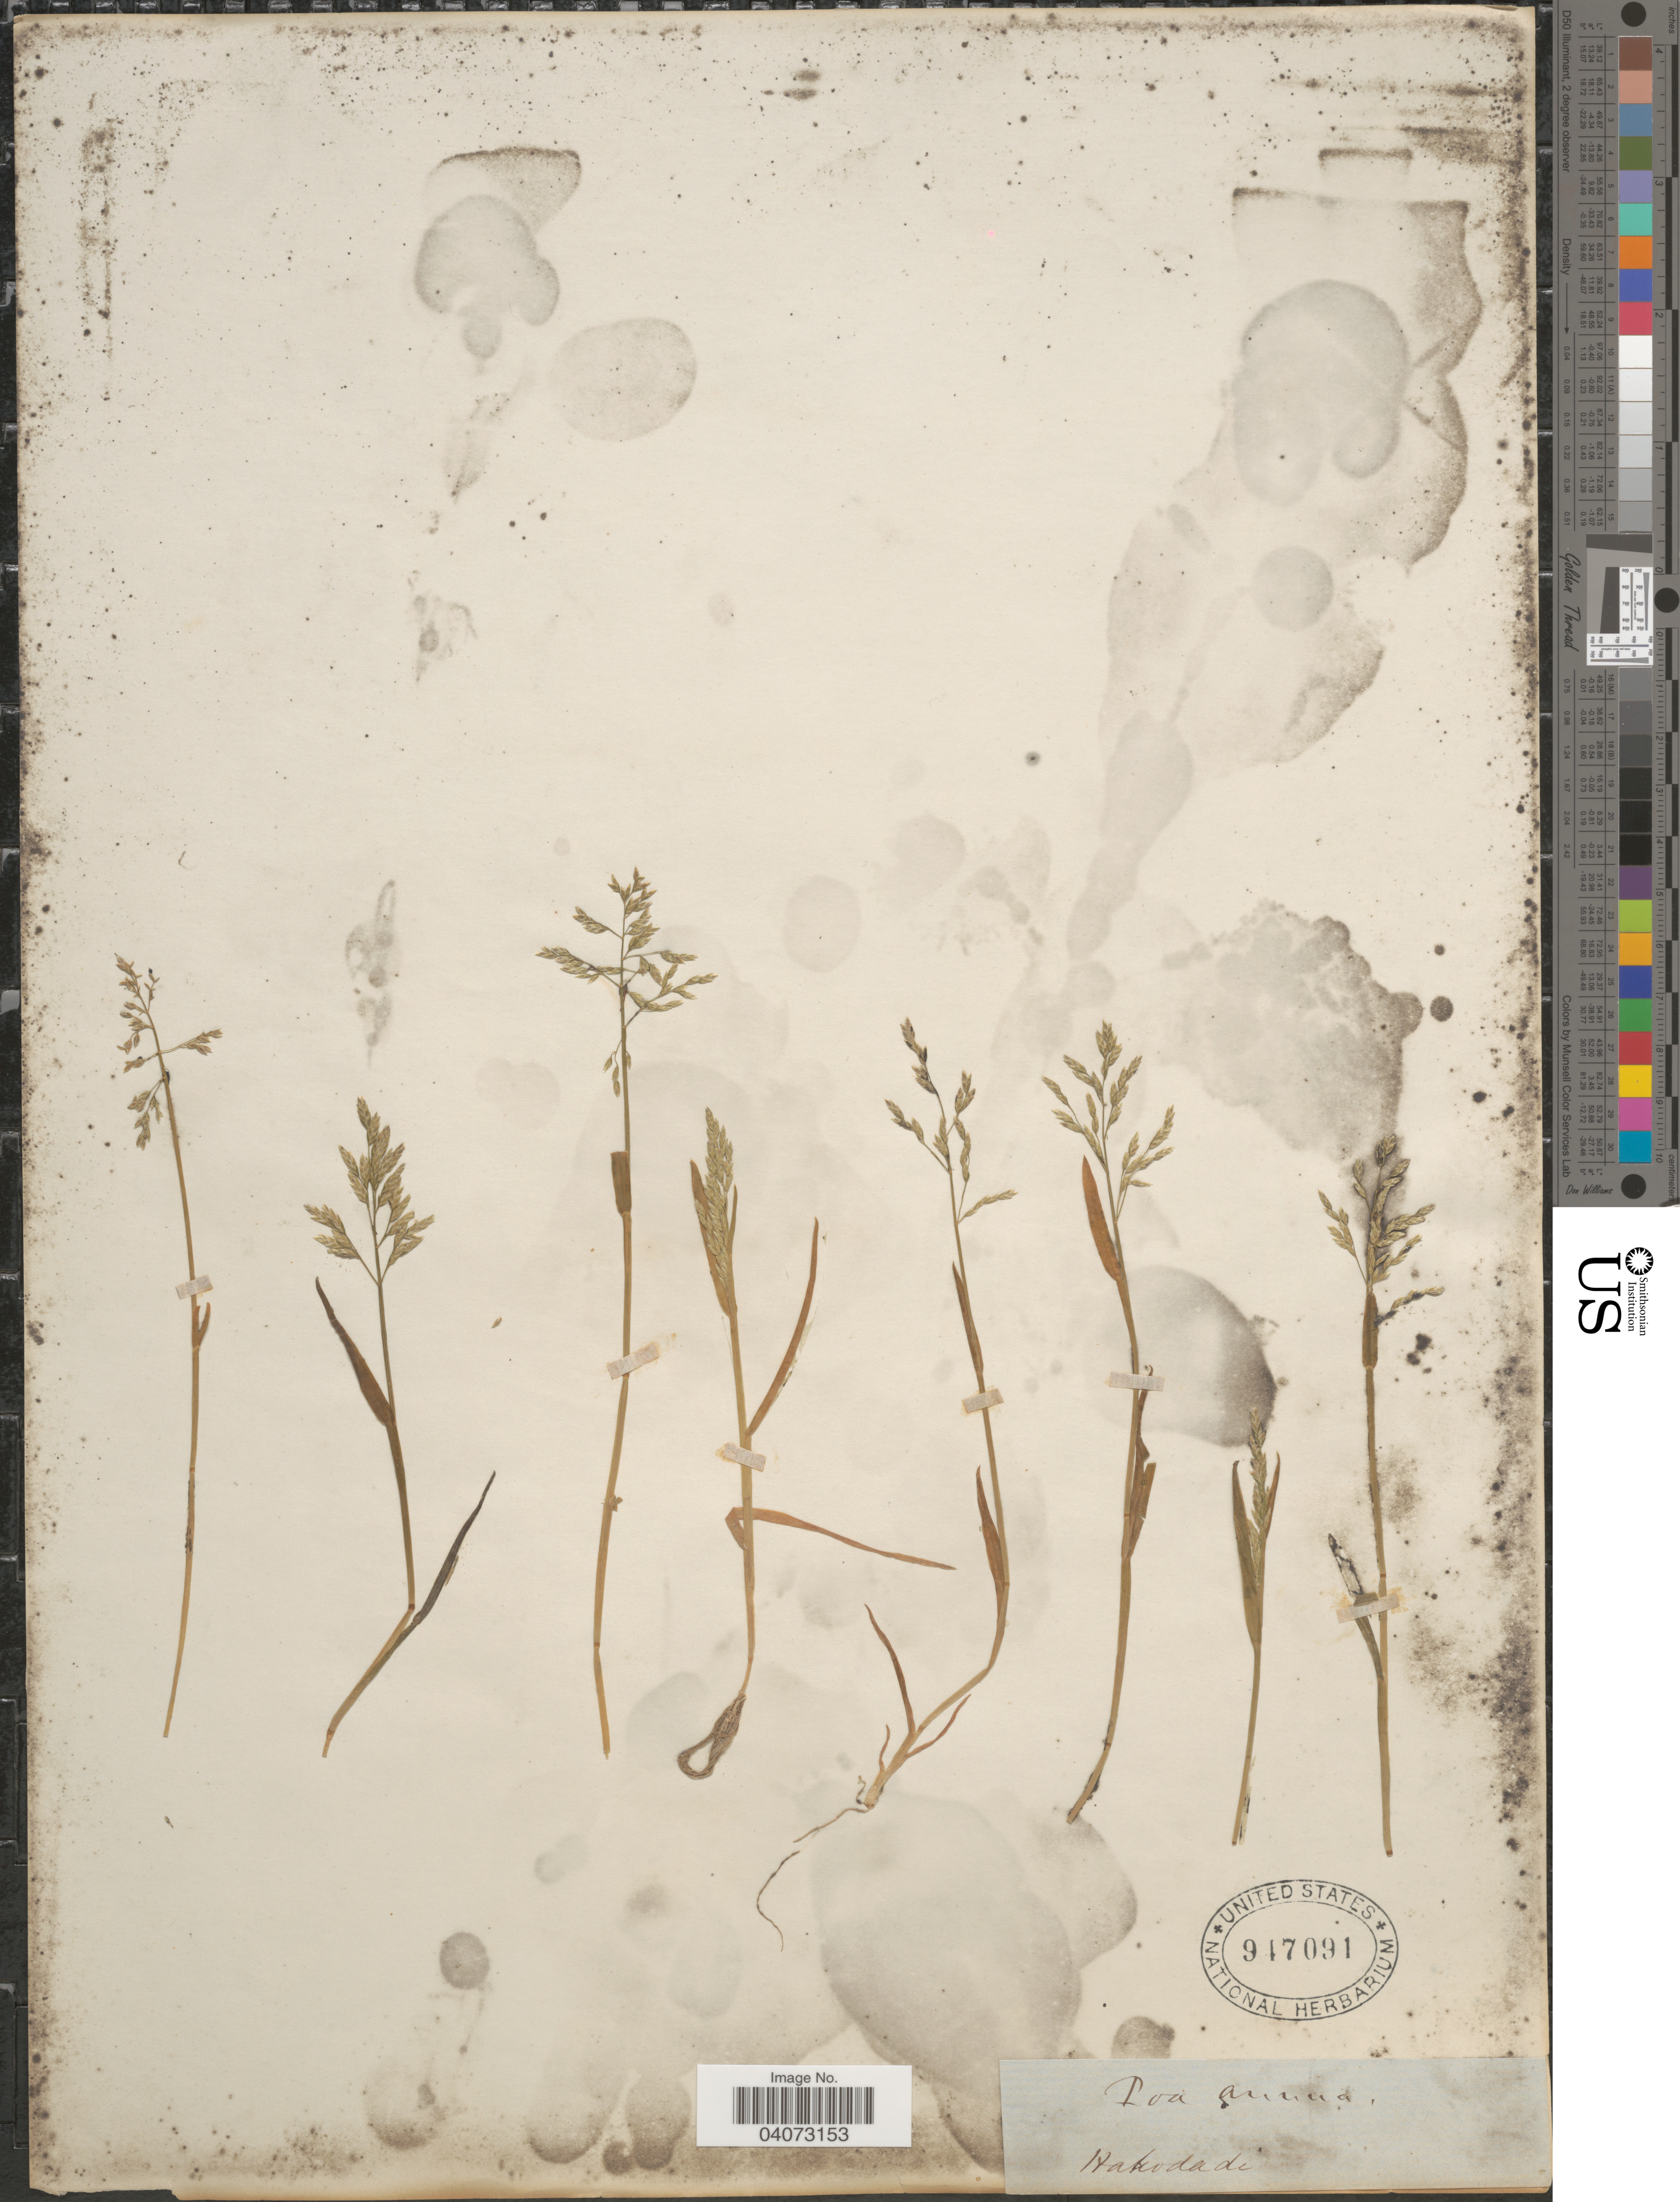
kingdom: Plantae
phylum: Tracheophyta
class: Liliopsida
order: Poales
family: Poaceae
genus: Poa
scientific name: Poa annua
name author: L.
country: Japan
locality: Hakodadi.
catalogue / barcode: US 947091